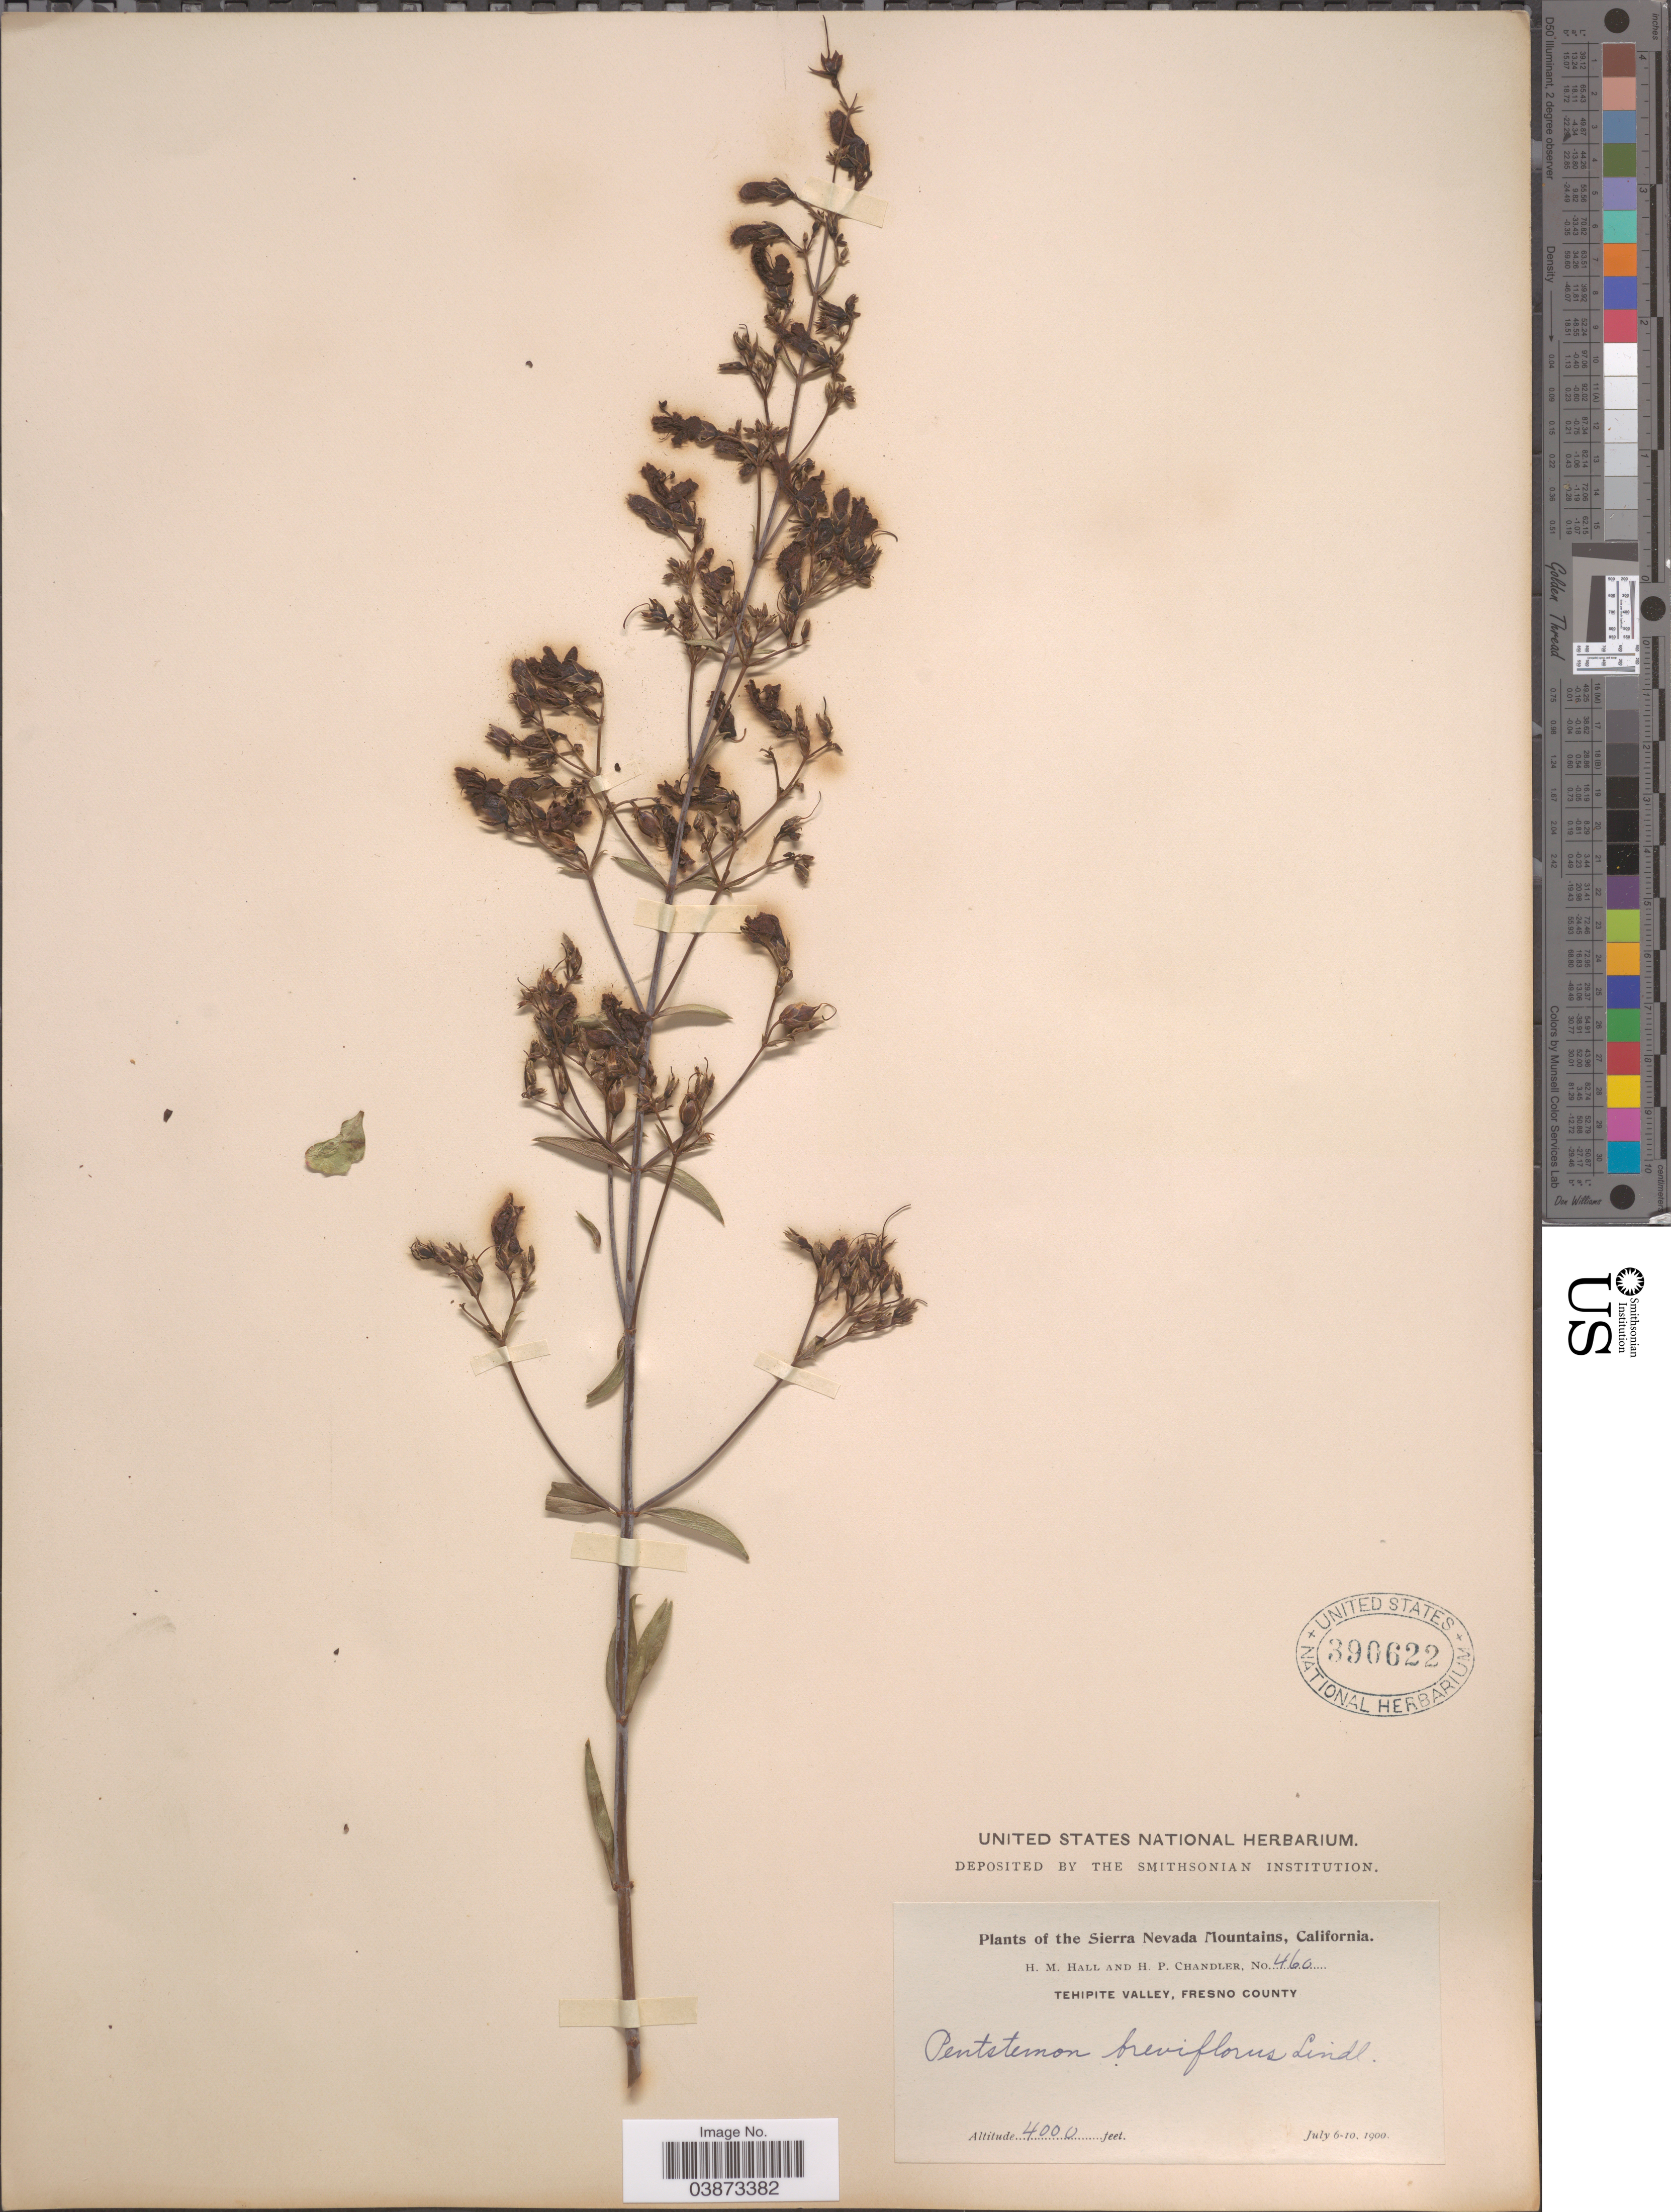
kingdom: Plantae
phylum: Tracheophyta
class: Magnoliopsida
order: Lamiales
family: Plantaginaceae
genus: Penstemon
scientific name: Penstemon breviflorus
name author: Lindl.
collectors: H. M. Hall & H. Chandler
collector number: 460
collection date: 1900-07-06/1900-07-10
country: United States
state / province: California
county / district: Fresno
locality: The Sierra Nevada Mountains. Tehipite Valley, Fresno County.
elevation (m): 1219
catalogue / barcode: US 390622